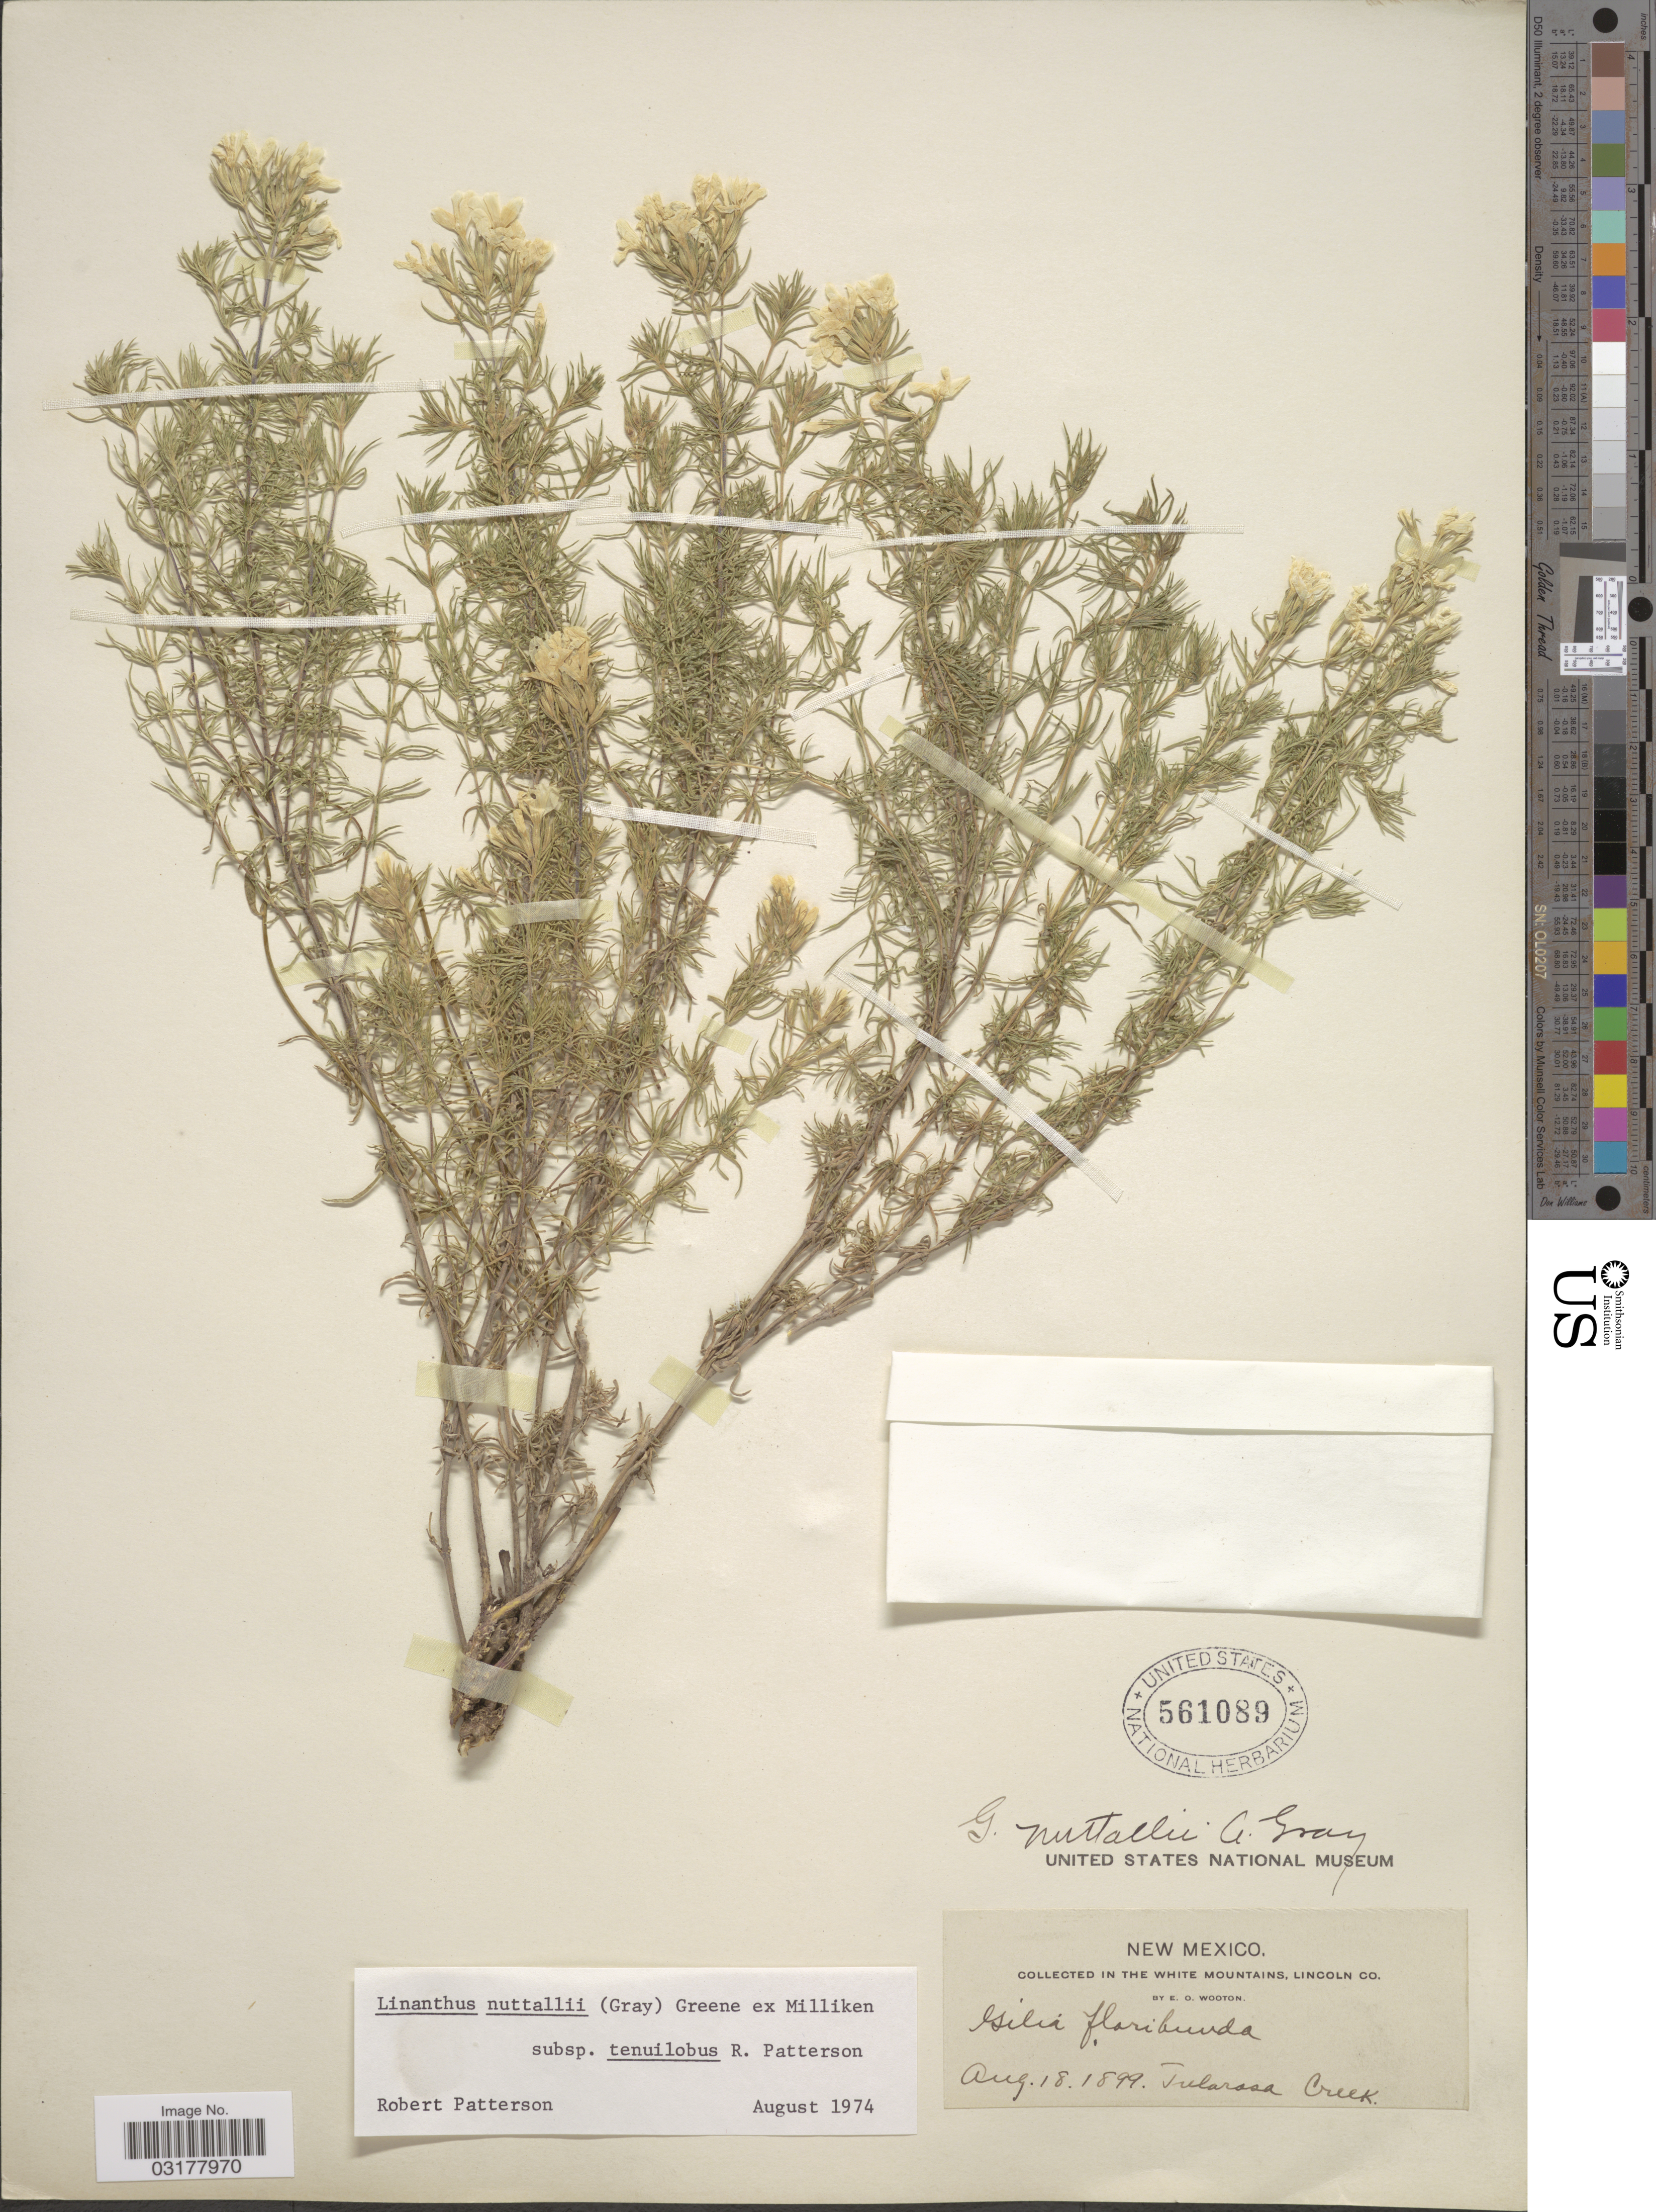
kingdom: Plantae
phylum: Tracheophyta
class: Magnoliopsida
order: Ericales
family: Polemoniaceae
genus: Leptosiphon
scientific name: Leptosiphon nuttallii subsp. nuttallii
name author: (A. Gray) J.M. Porter & L.A. Johnson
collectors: E. O. Wooton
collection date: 1899-08-18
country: United States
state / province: New Mexico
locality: In the White Mountains, Lincoln Co., Tularosa Creek.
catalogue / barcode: US 561089